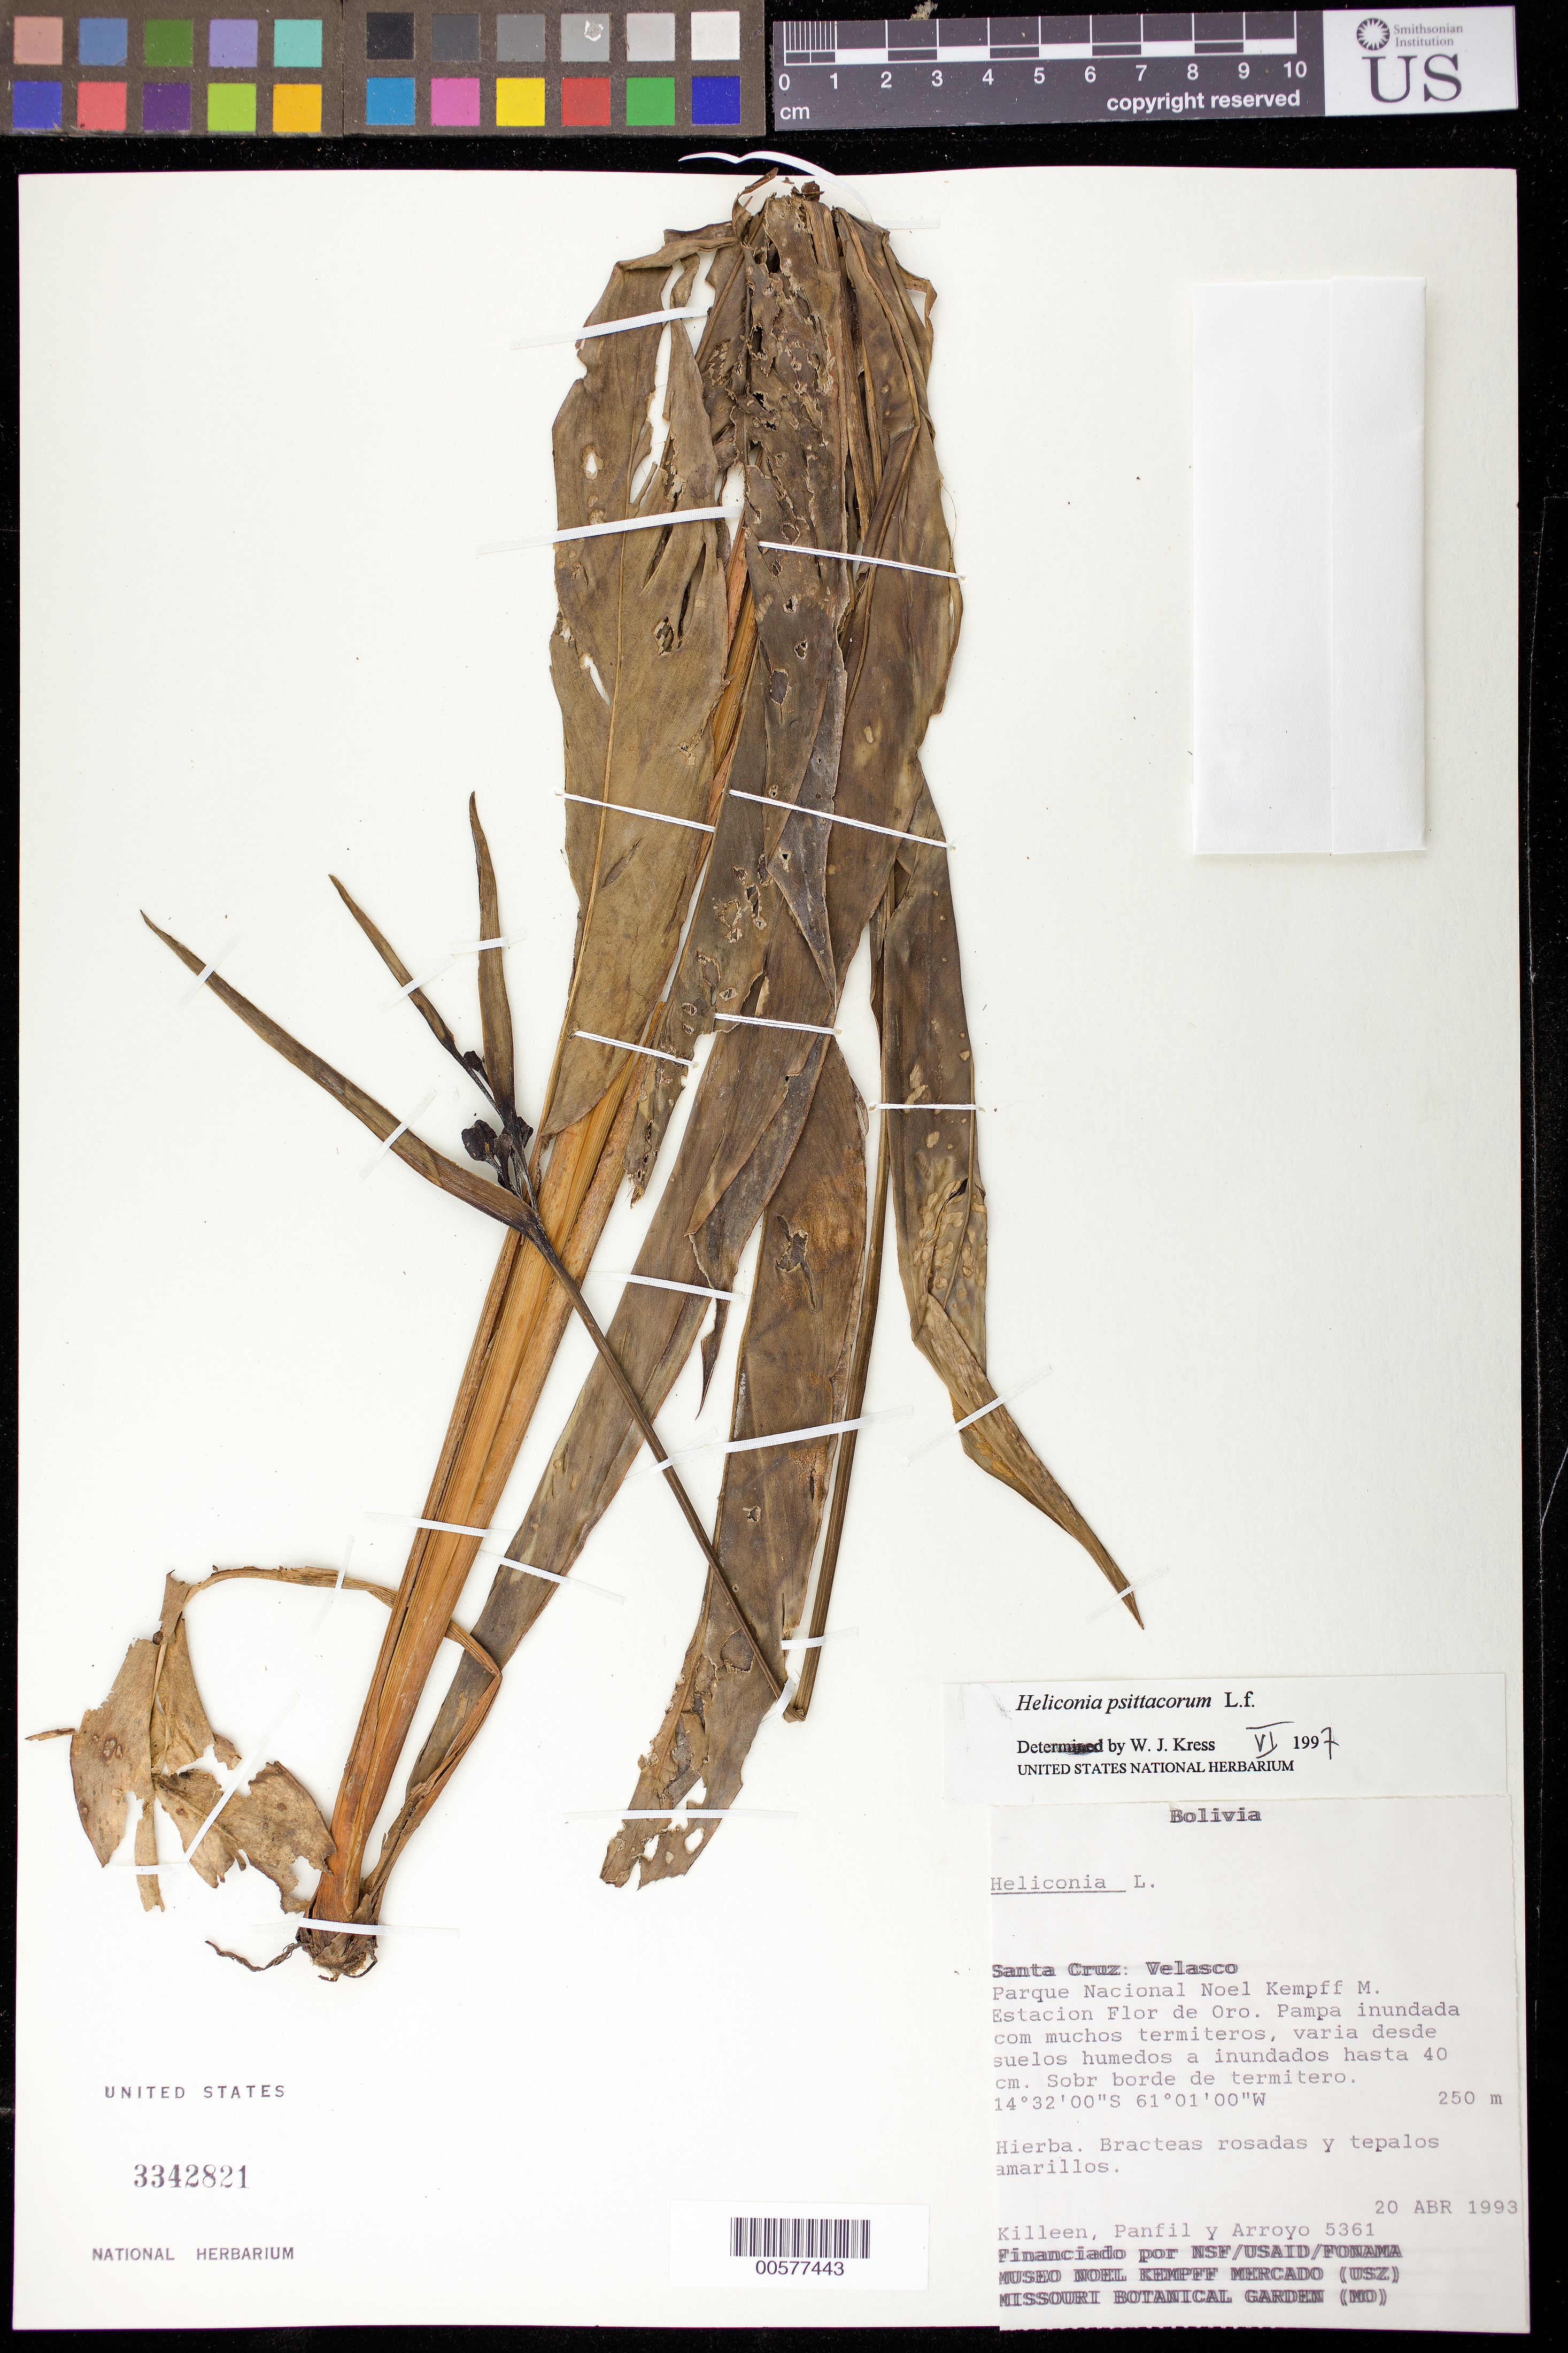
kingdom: Plantae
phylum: Tracheophyta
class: Liliopsida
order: Zingiberales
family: Heliconiaceae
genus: Heliconia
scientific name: Heliconia psittacorum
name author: L. f.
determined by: Kress, W. J., (US), Smithsonian Institution - National Museum of Natural History (UNITED STATES)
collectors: T. J. Killeen, -- Panfil & Arroyo, --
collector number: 5361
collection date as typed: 20 Apr 1993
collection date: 1993-04-20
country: Bolivia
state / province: Santa Cruz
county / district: Velasco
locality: Parque Nacional Noel Kempff M. Campamento Flor de Oro.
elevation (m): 250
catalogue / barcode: US 3342821